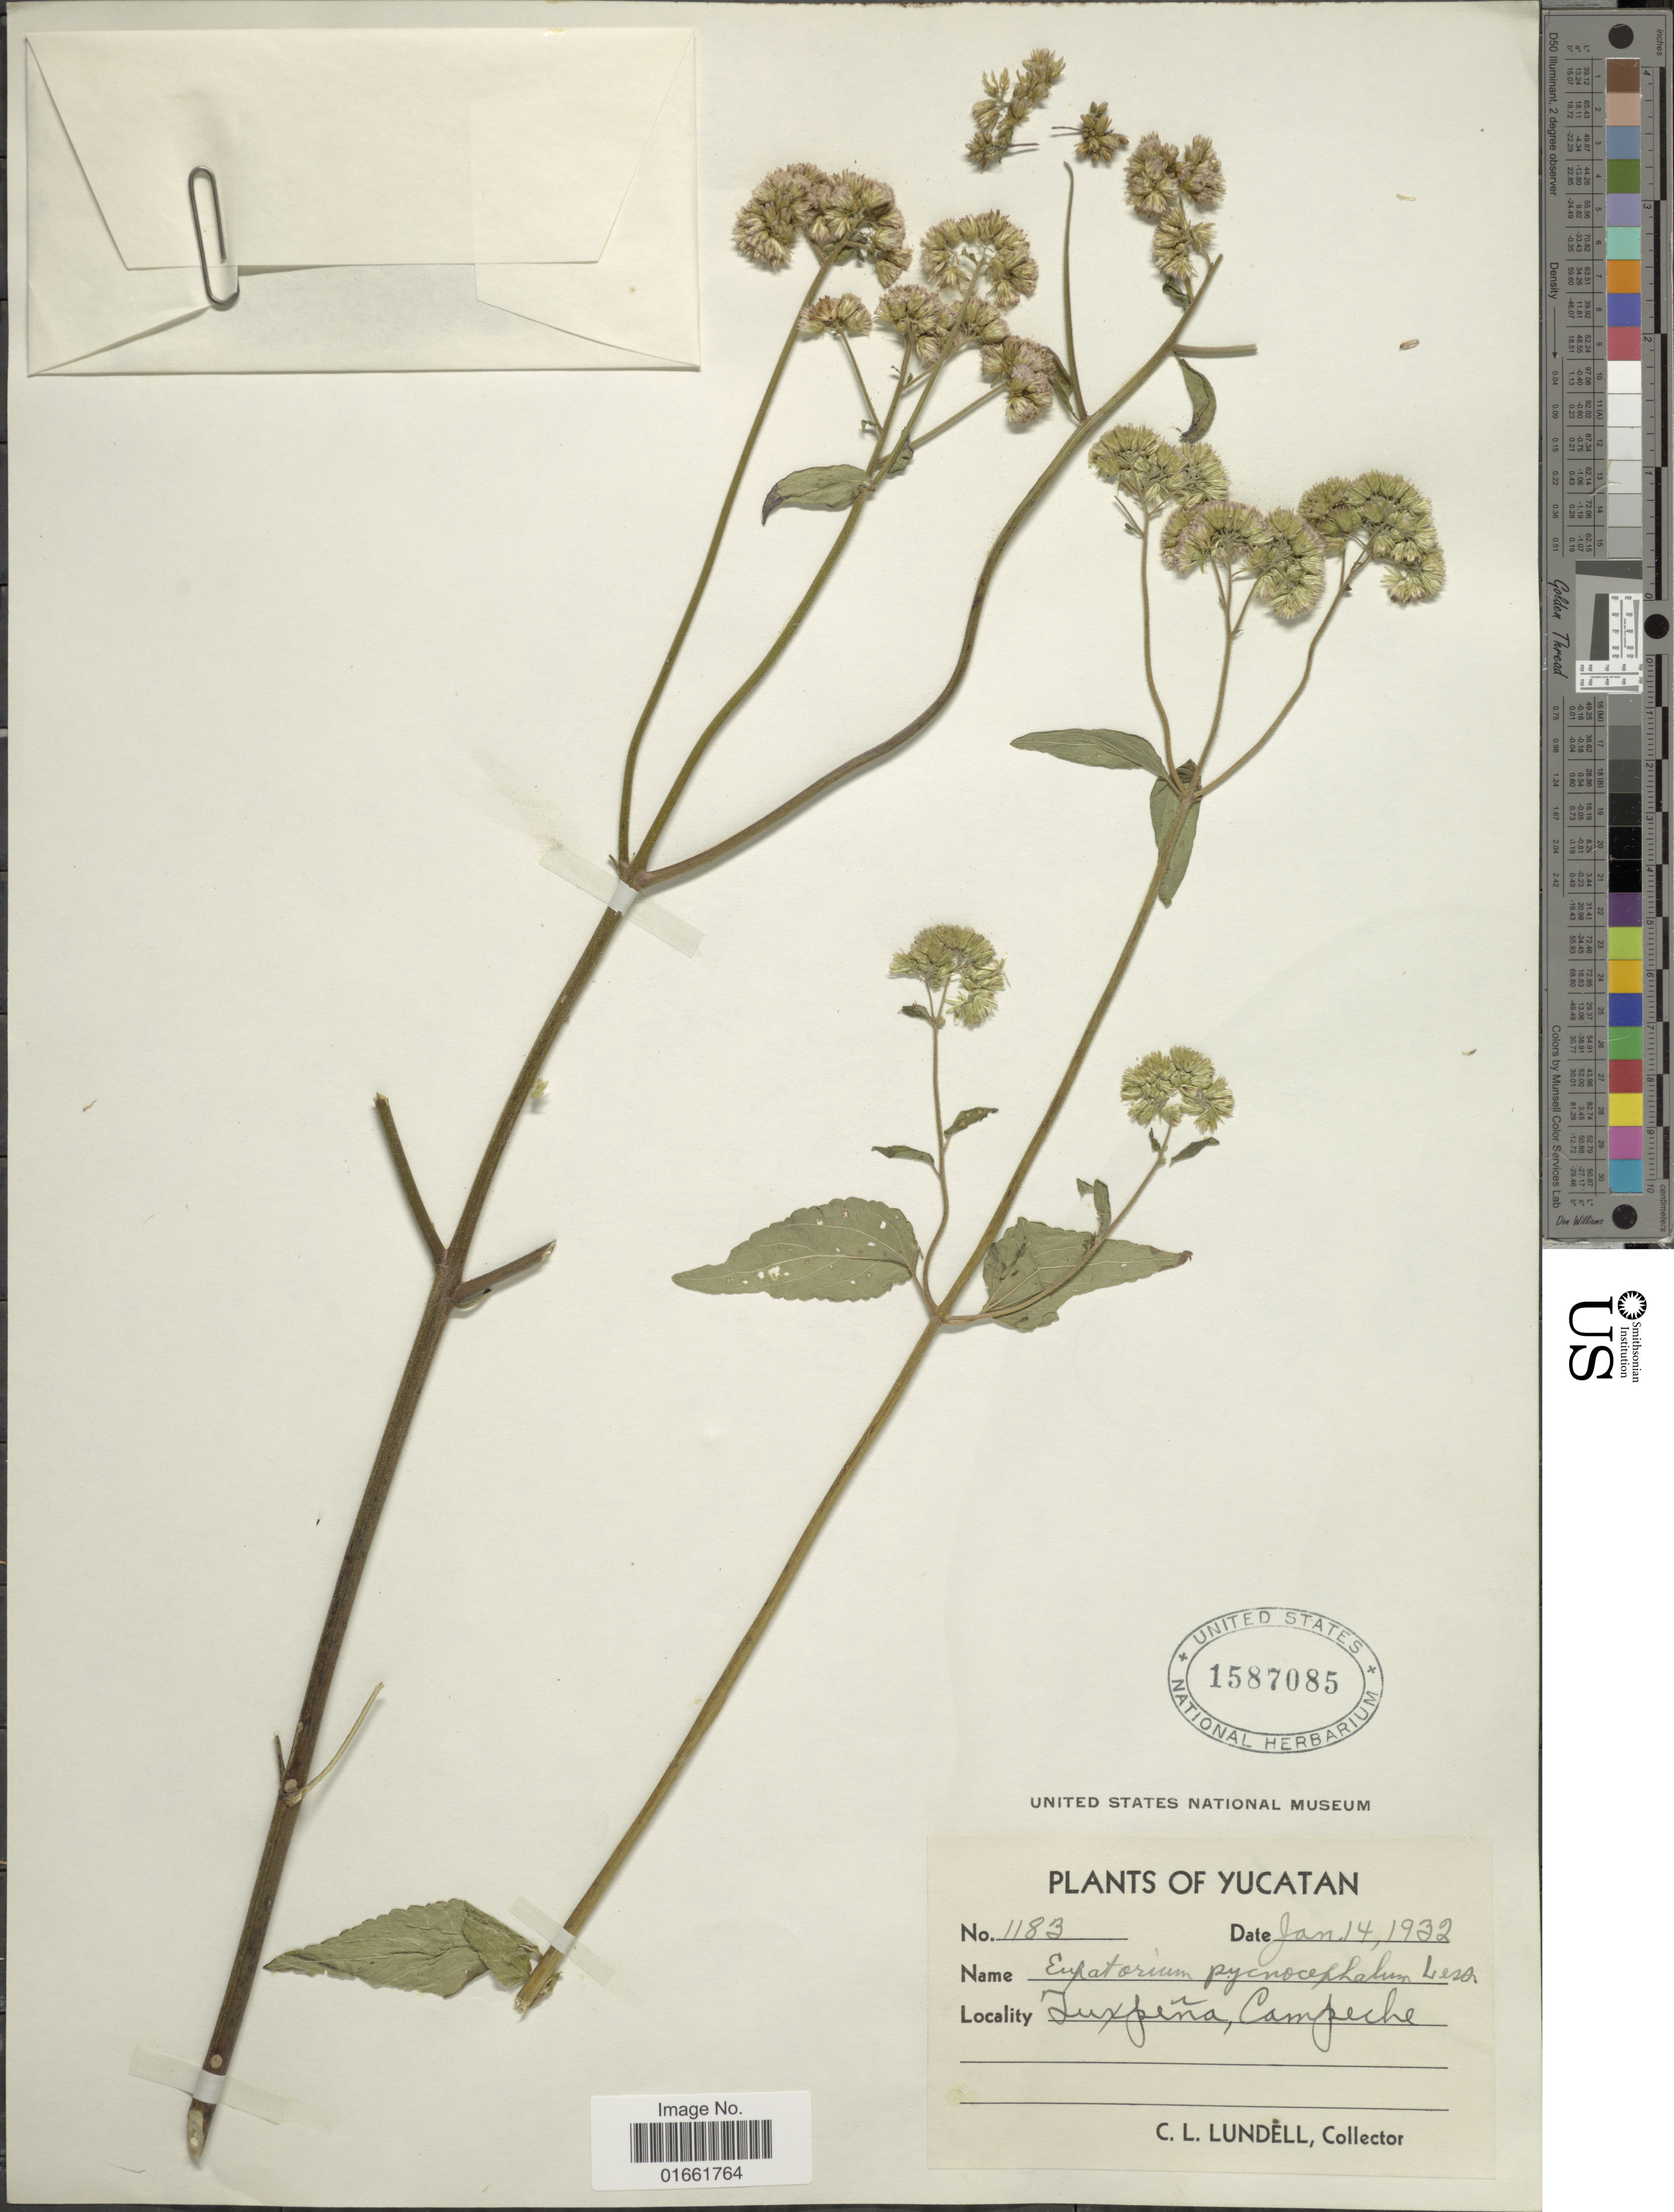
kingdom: Plantae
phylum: Tracheophyta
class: Magnoliopsida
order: Asterales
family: Asteraceae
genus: Fleischmannia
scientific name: Fleischmannia pratensis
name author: (Klatt) R.M. King & H. Rob.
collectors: C. L. Lundell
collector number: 1183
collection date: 1932-01-14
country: Mexico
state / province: Yucatán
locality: Tuxpeña, Campeche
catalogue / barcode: US 1587085